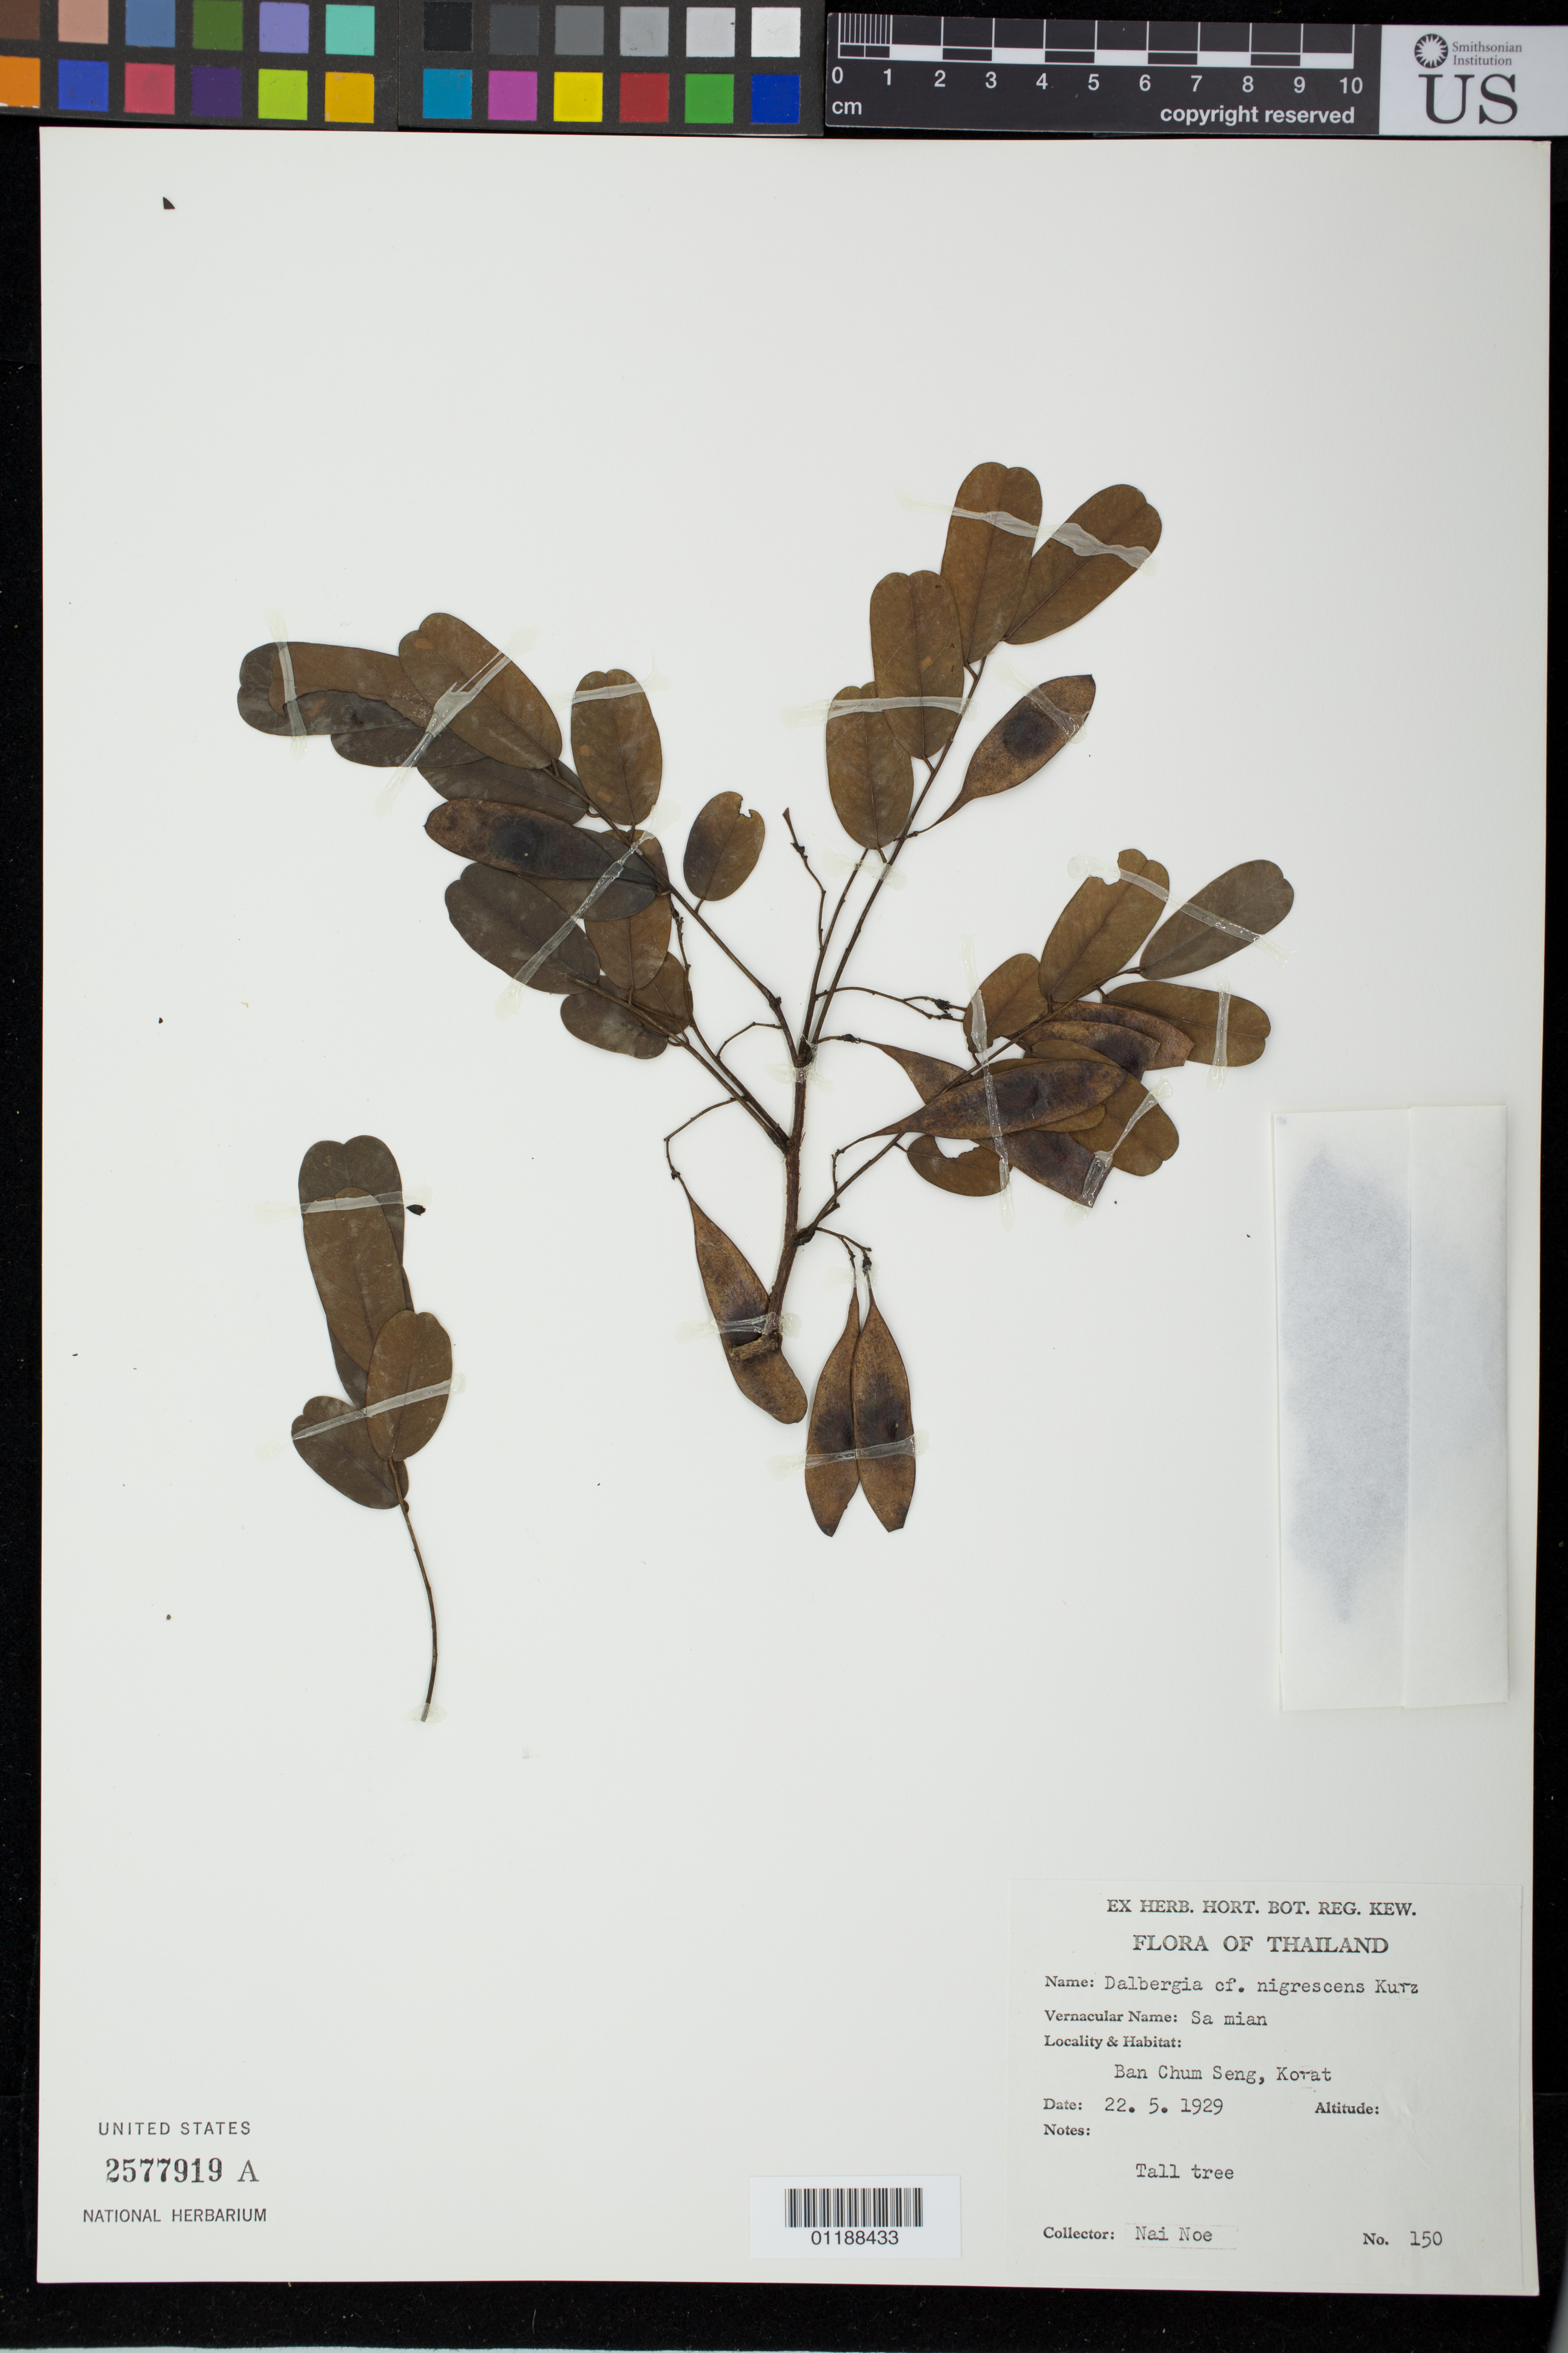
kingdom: Plantae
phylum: Tracheophyta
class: Magnoliopsida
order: Fabales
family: Fabaceae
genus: Dalbergia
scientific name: Dalbergia nigrescens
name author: Kurz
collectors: N. Noe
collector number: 150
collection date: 1922-05-22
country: Thailand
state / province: Nakhon Sawan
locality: Ban Chum Seng, Korat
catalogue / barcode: US 2577919